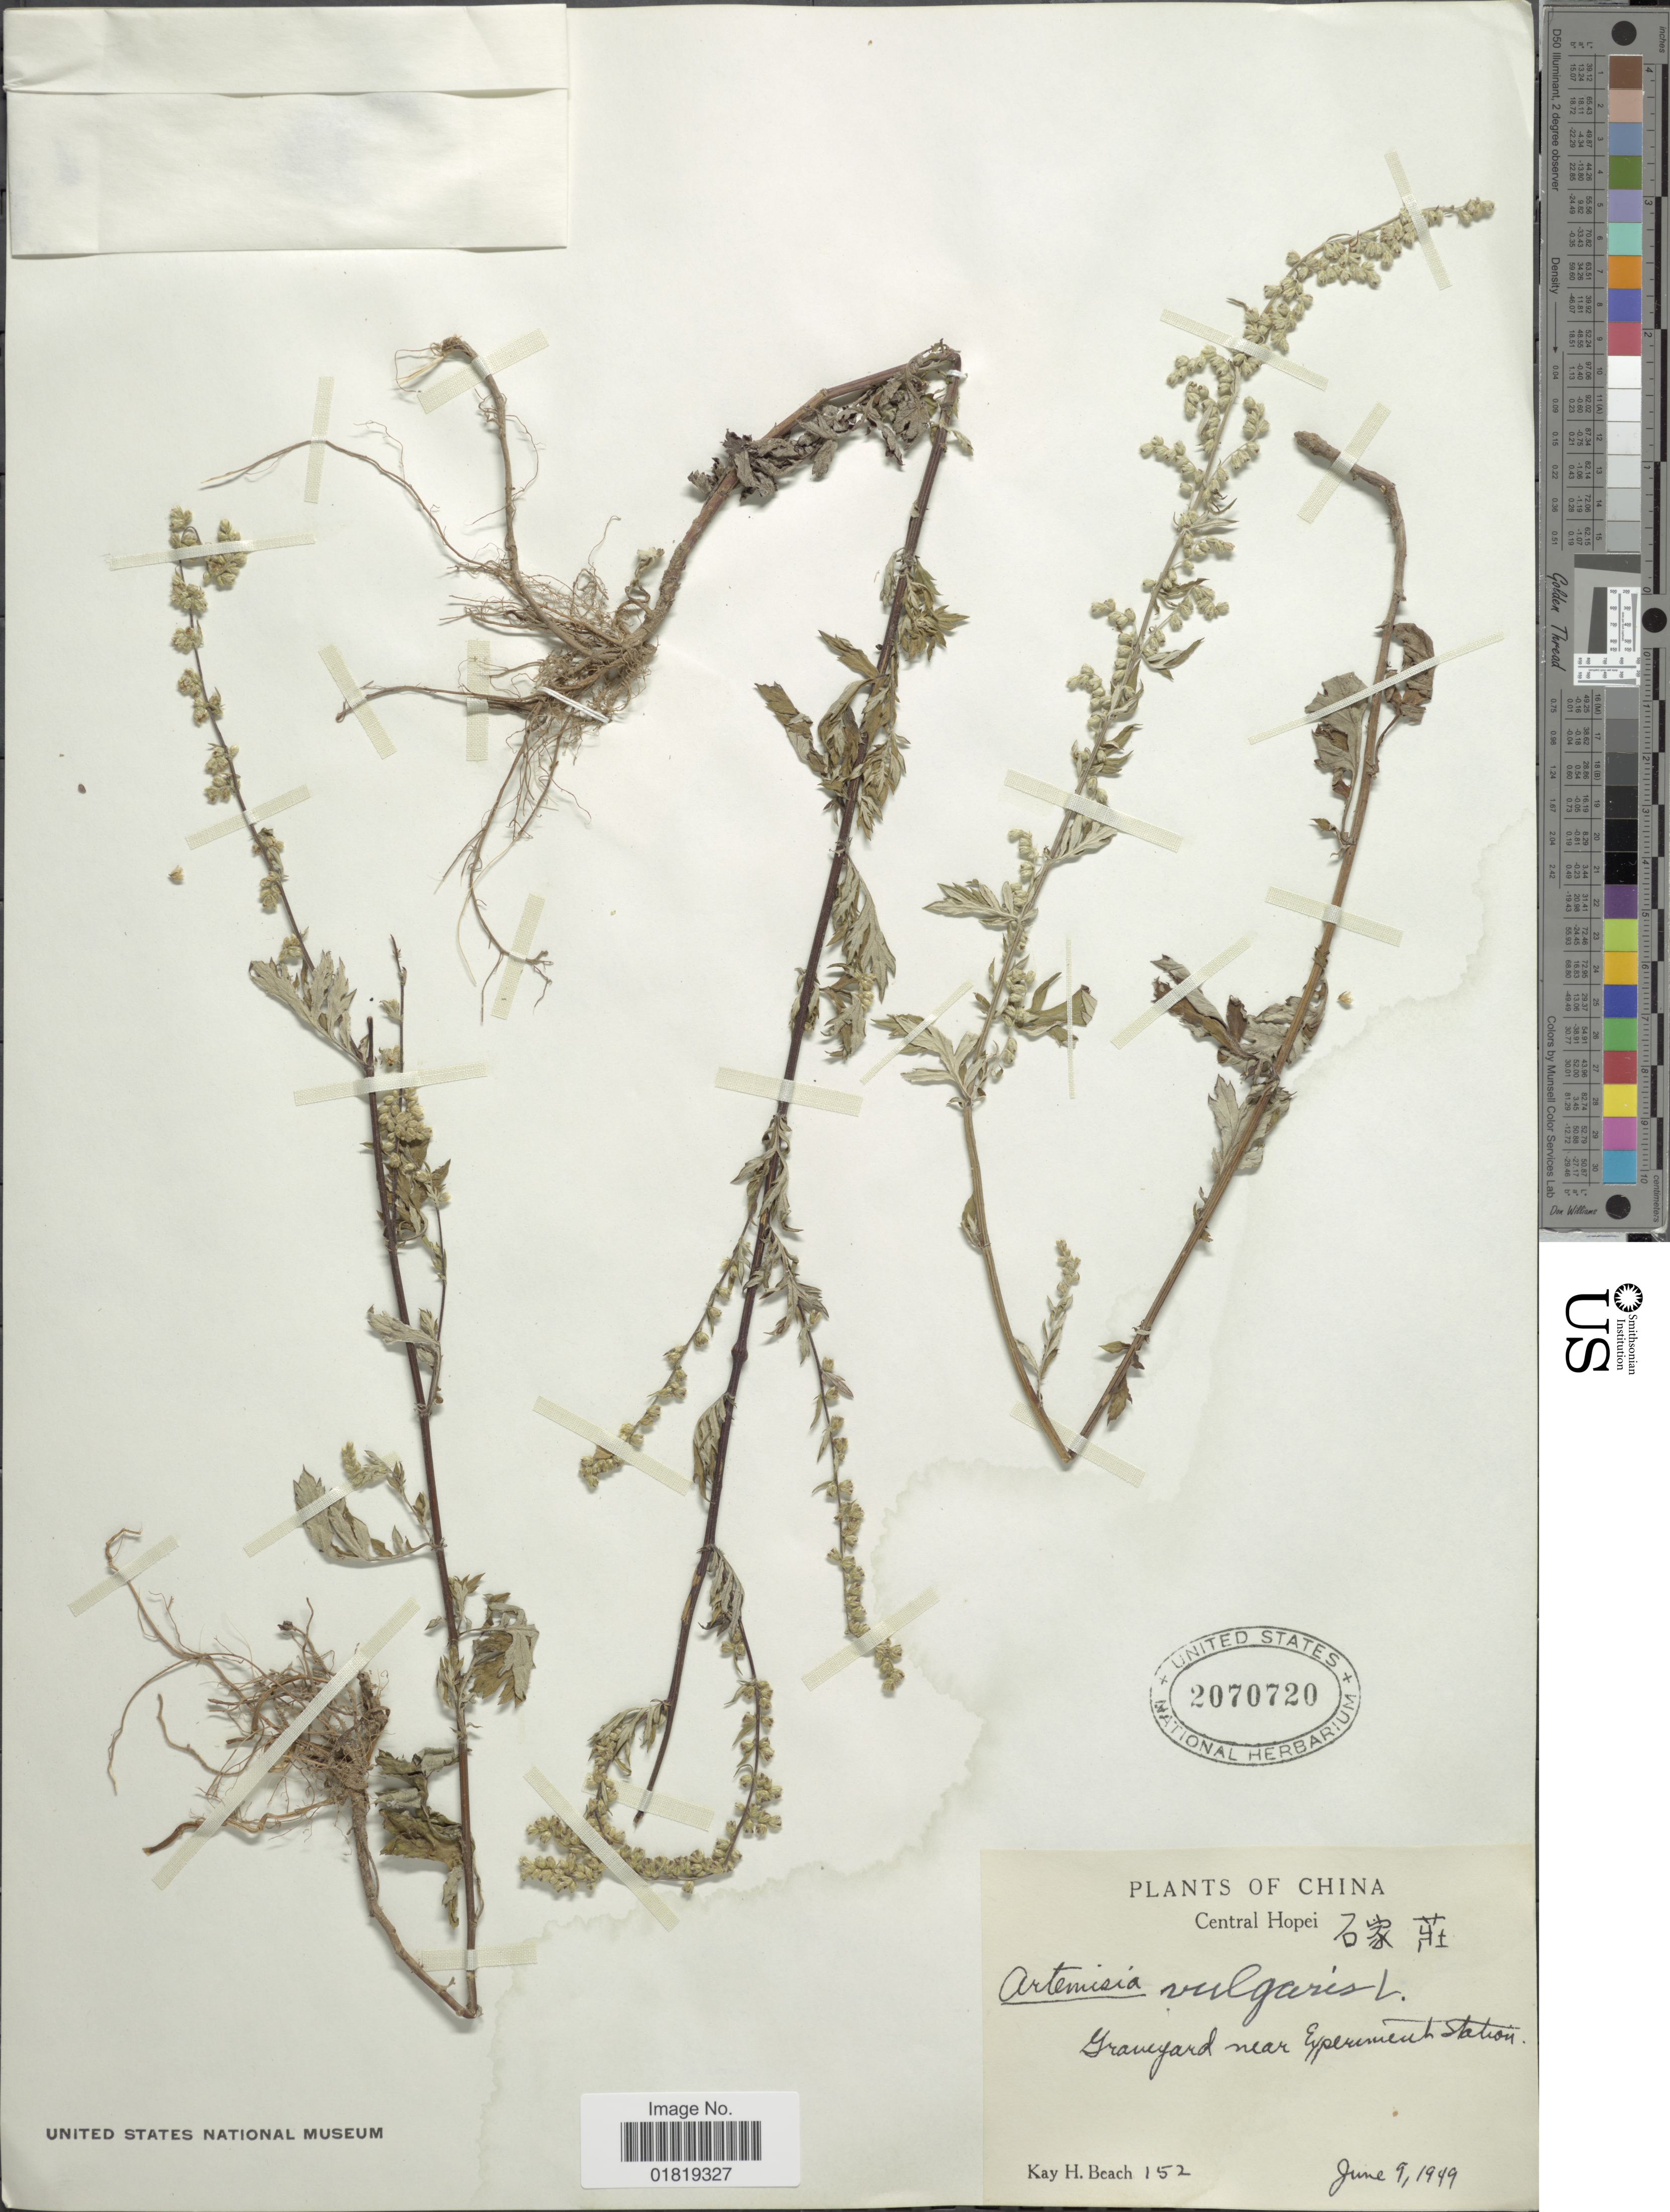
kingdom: Plantae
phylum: Tracheophyta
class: Magnoliopsida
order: Asterales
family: Asteraceae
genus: Artemisia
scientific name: Artemisia vulgaris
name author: L.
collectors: K. H. Beach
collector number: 152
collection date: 1949-06-09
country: China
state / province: Hebei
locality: Central Hopei, graveyard near Experiment Station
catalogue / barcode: US 2070720